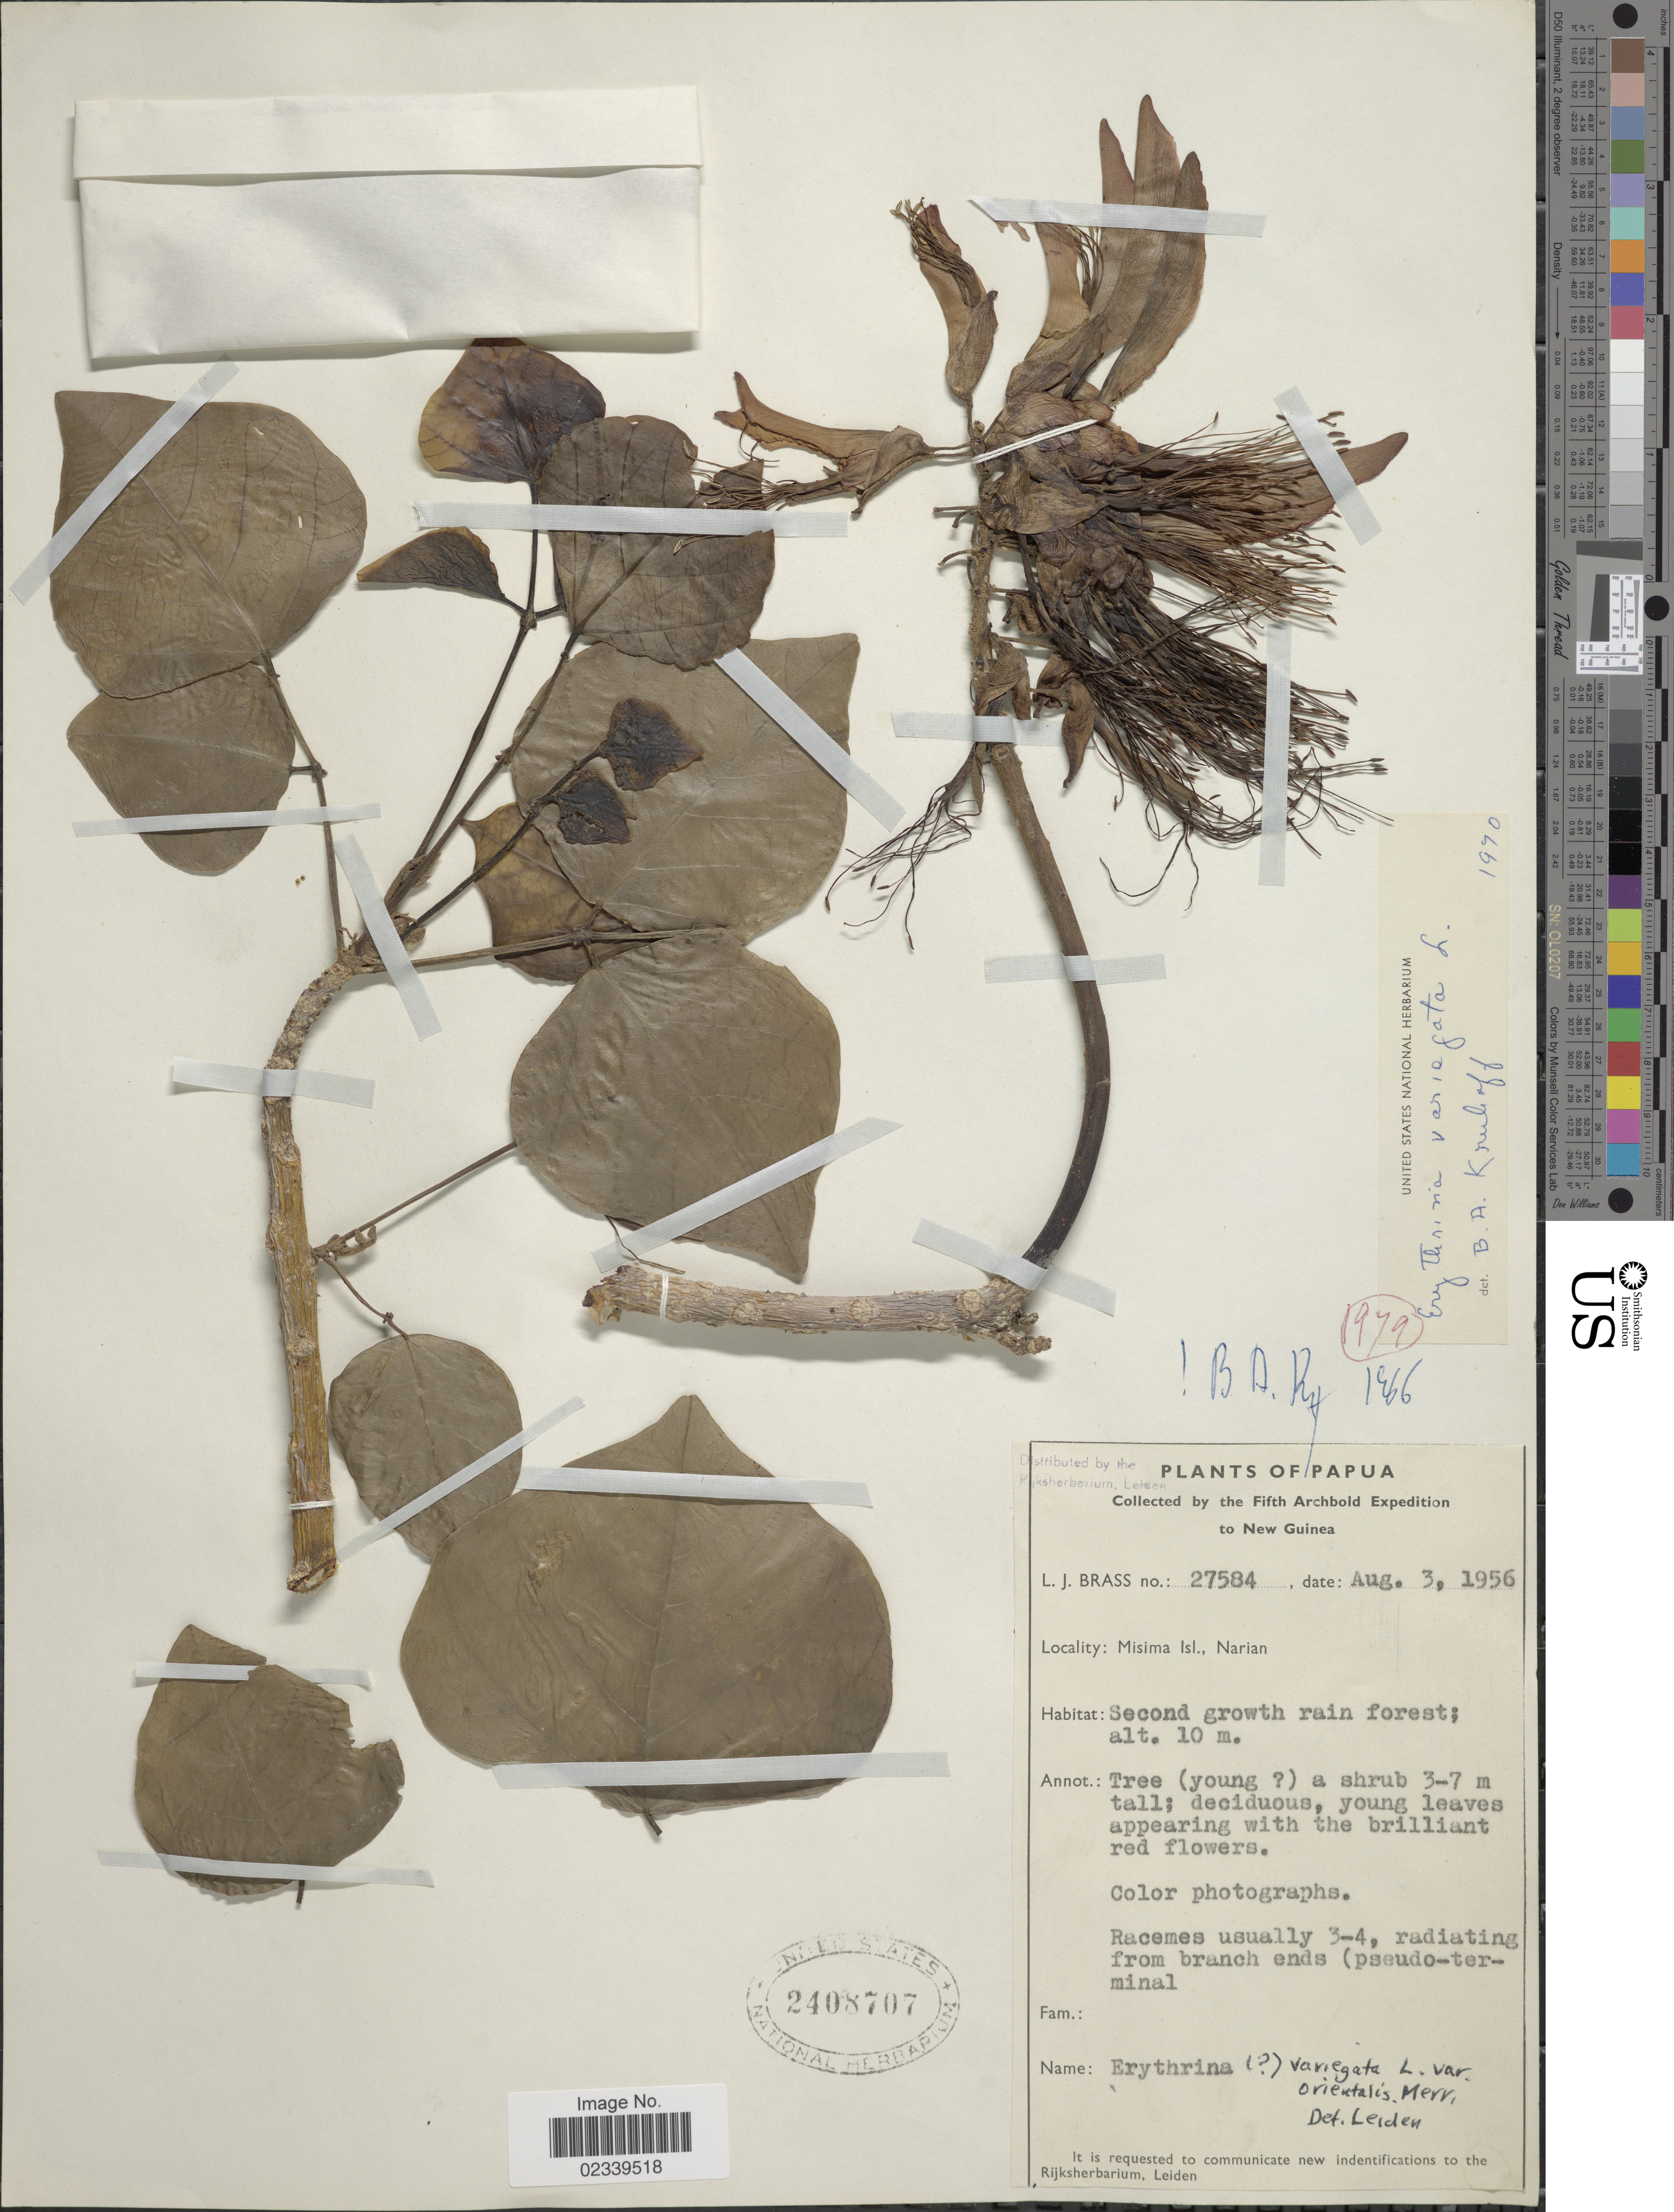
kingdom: Plantae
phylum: Tracheophyta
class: Magnoliopsida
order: Fabales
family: Fabaceae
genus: Erythrina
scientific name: Erythrina variegata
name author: L.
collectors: L. J. Brass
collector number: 27584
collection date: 1956-08-03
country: Papua New Guinea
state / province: Milne Bay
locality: Papua, Misima Isl., Narian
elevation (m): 10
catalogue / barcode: US 2408707